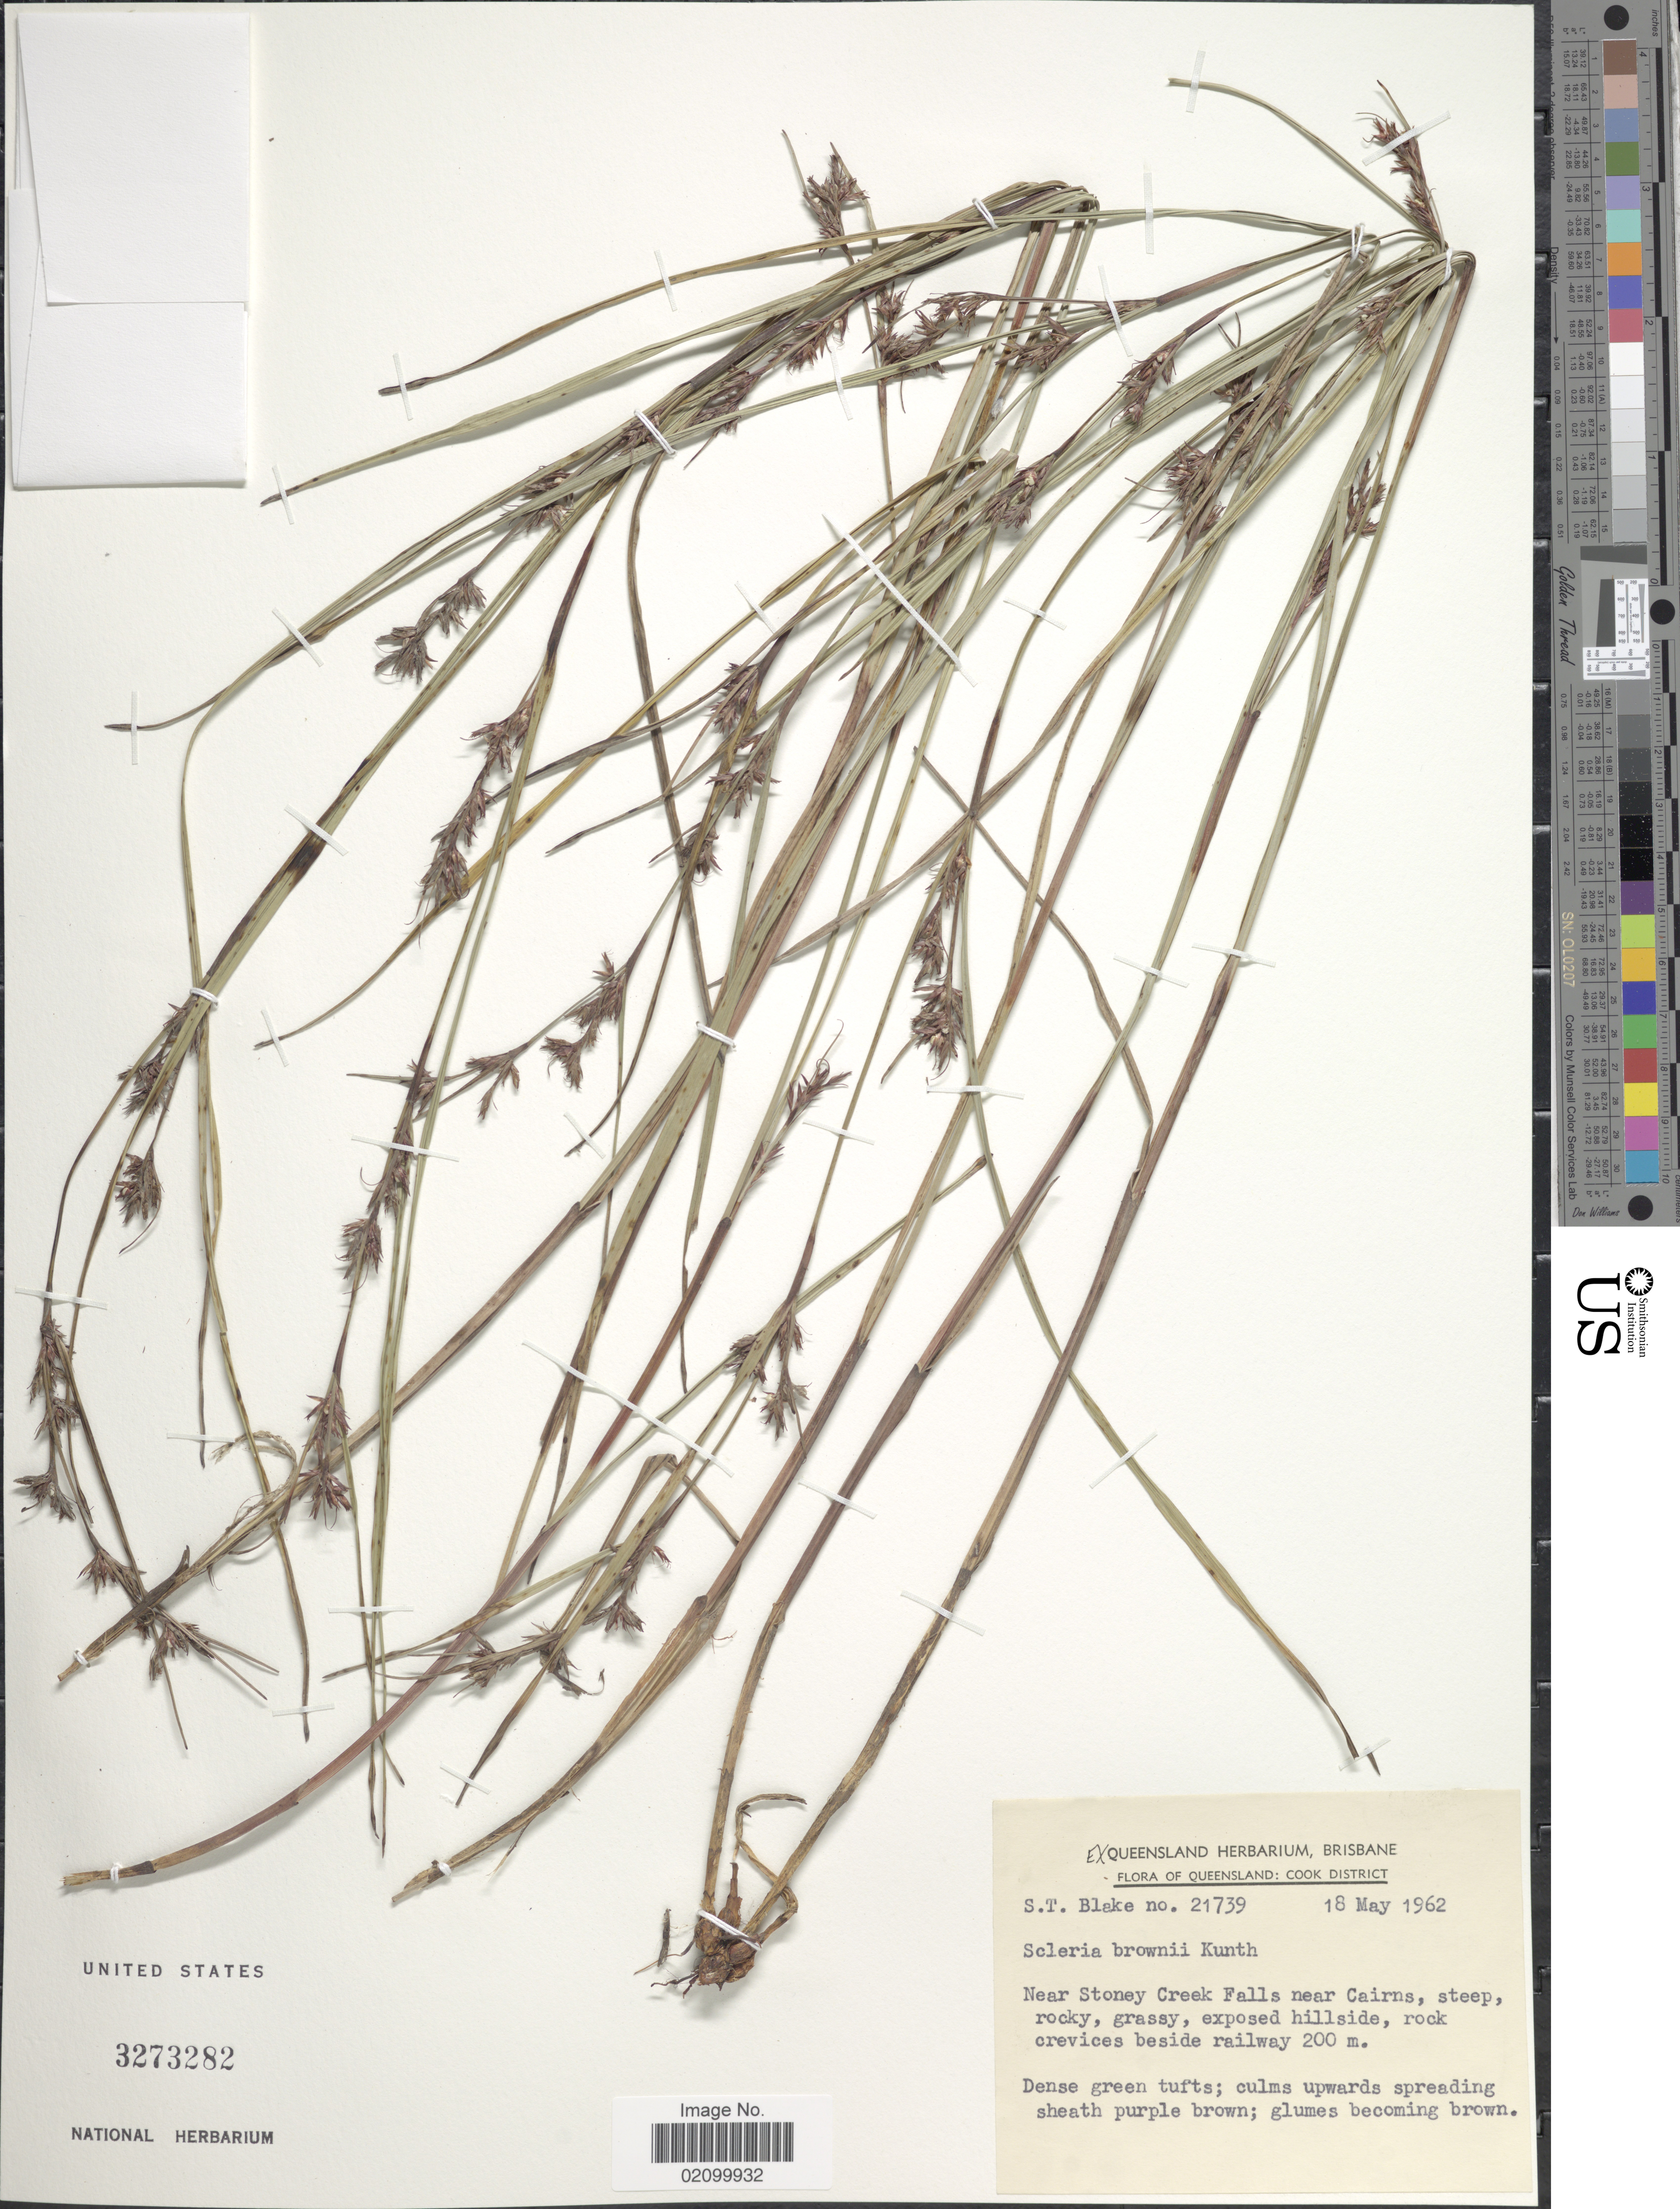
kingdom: Plantae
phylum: Tracheophyta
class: Liliopsida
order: Poales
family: Cyperaceae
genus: Scleria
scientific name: Scleria brownii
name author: Kunth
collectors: S. T. Blake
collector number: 21739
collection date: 1962-05-18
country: Australia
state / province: Queensland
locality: Cook District, Near Stoney Creek Falls near Cairns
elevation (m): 200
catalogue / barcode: US 3273282